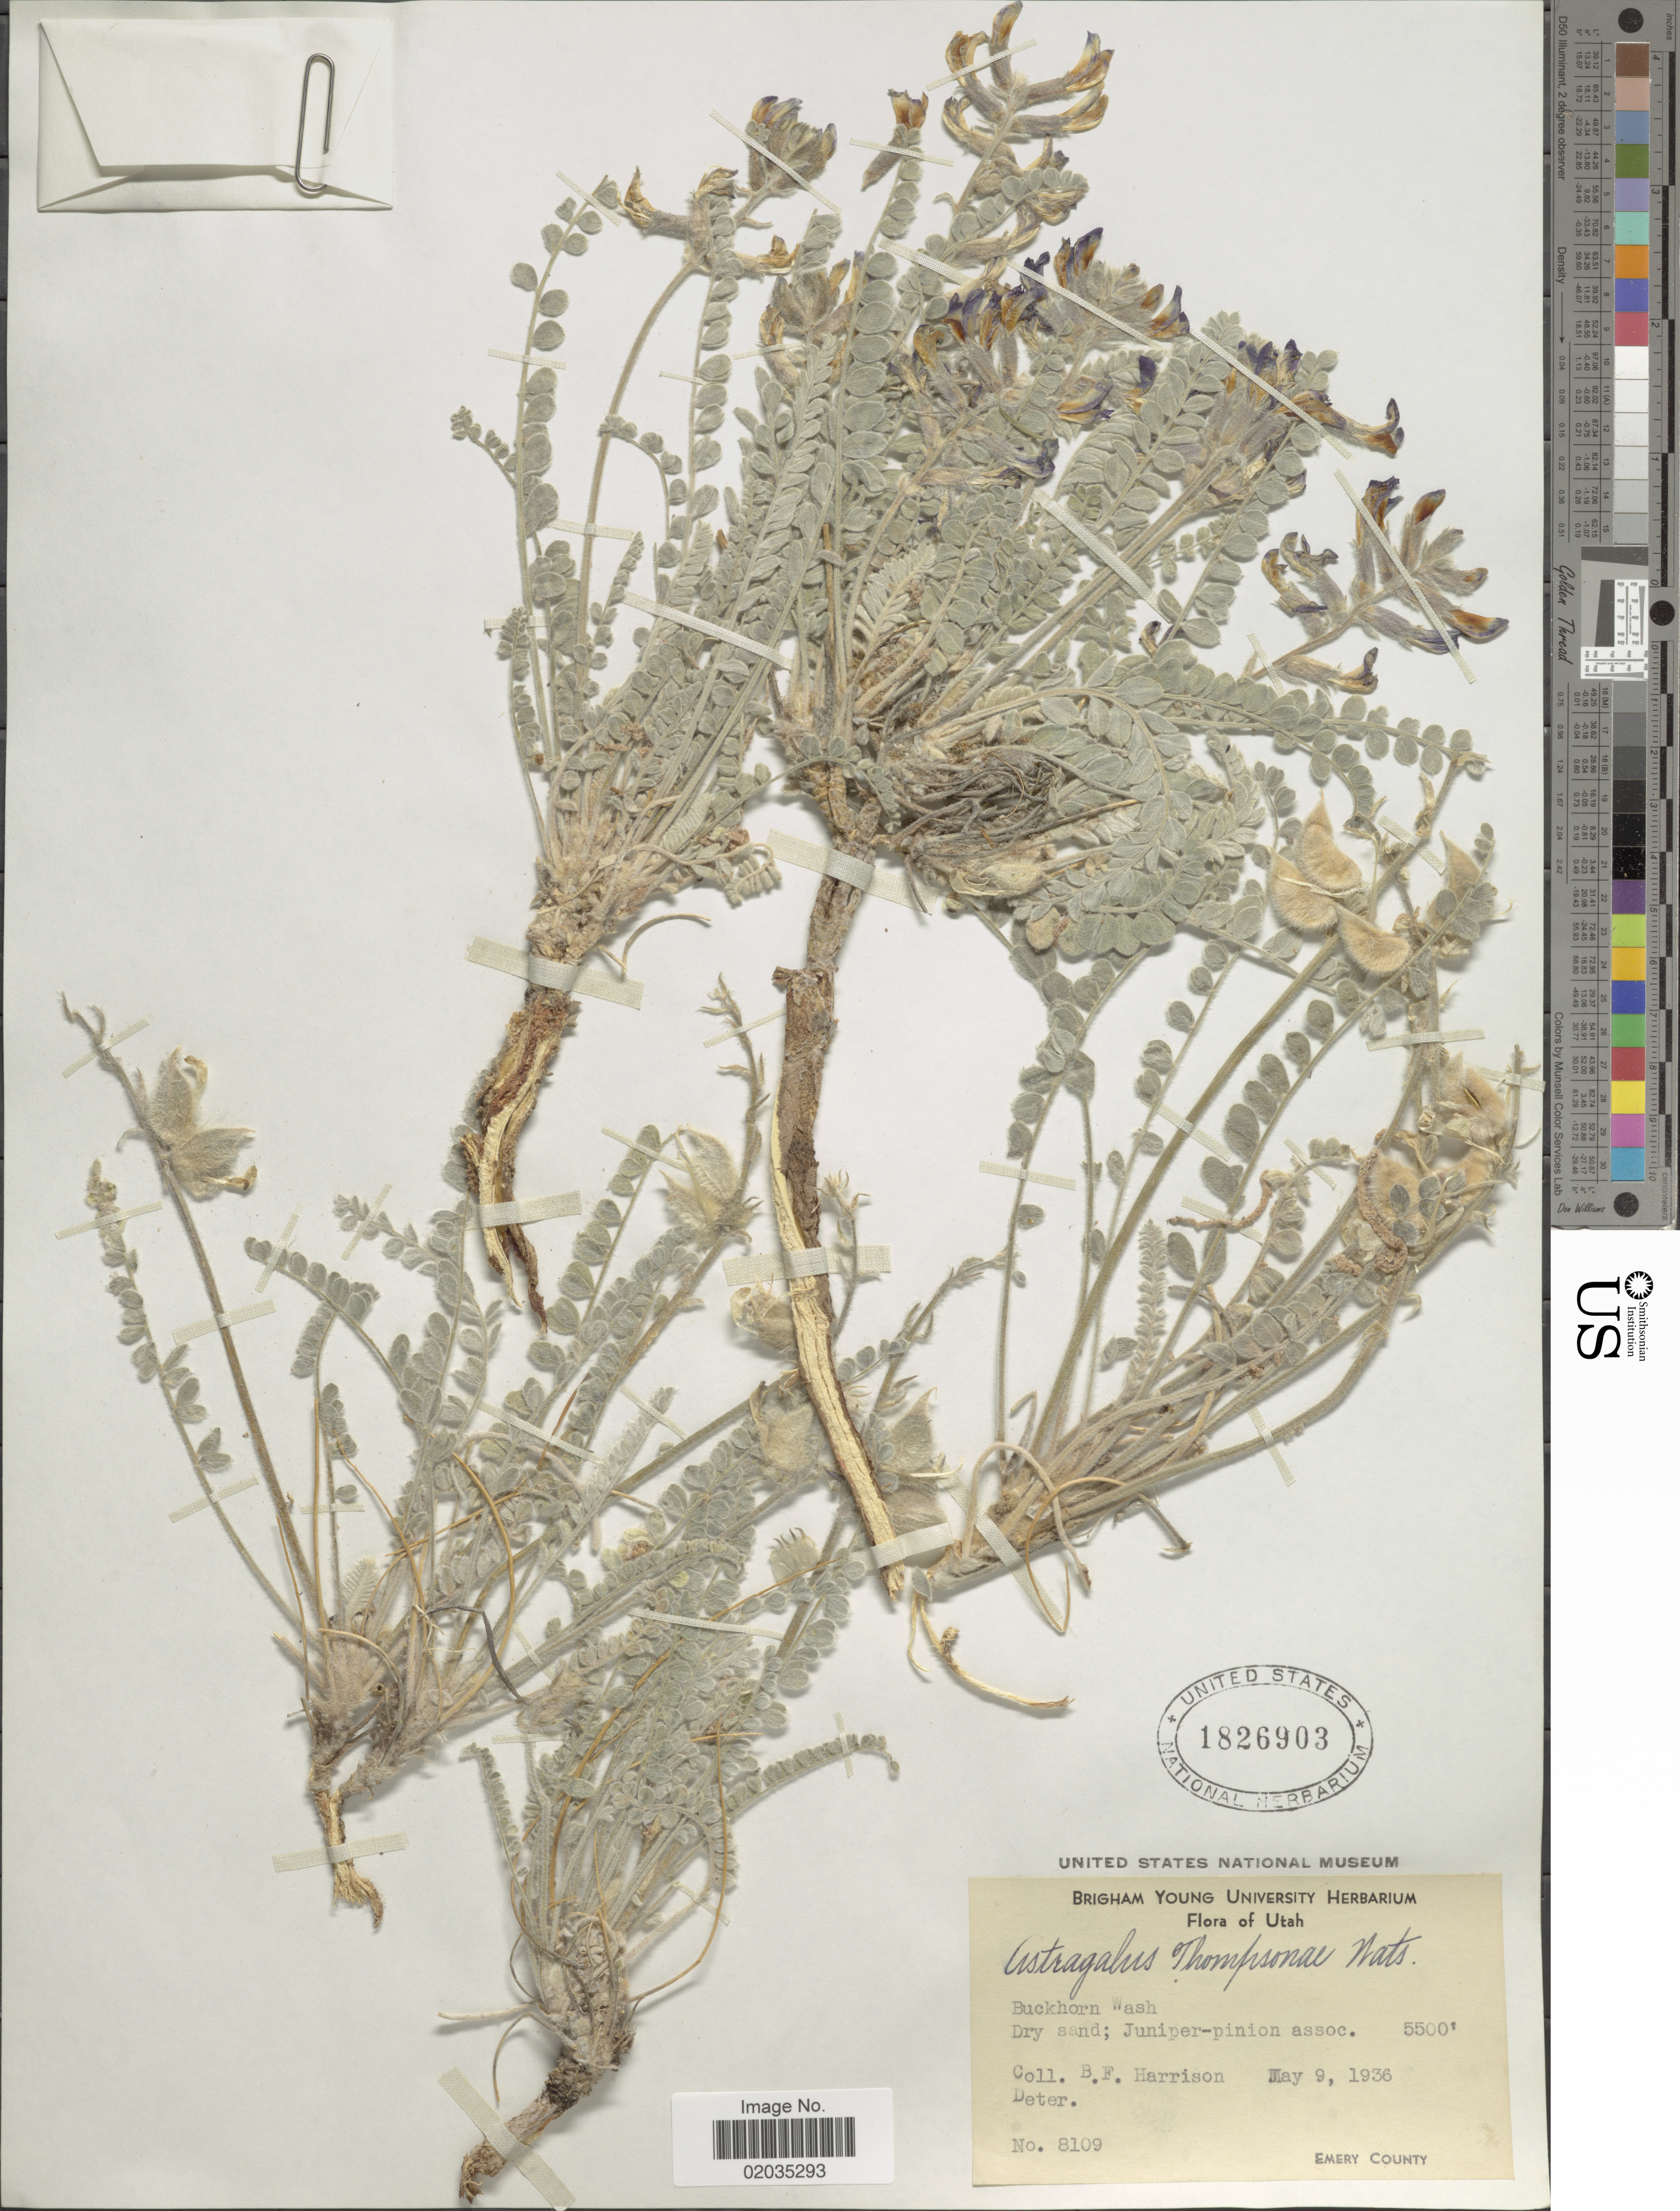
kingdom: Plantae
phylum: Tracheophyta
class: Magnoliopsida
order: Fabales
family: Fabaceae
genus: Astragalus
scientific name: Astragalus thompsonae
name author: S. Watson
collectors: B. F. Harrison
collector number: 8109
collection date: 1936-05-09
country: United States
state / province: Utah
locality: Buckhorn Wash. Emery County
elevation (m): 1676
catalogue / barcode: US 1826903